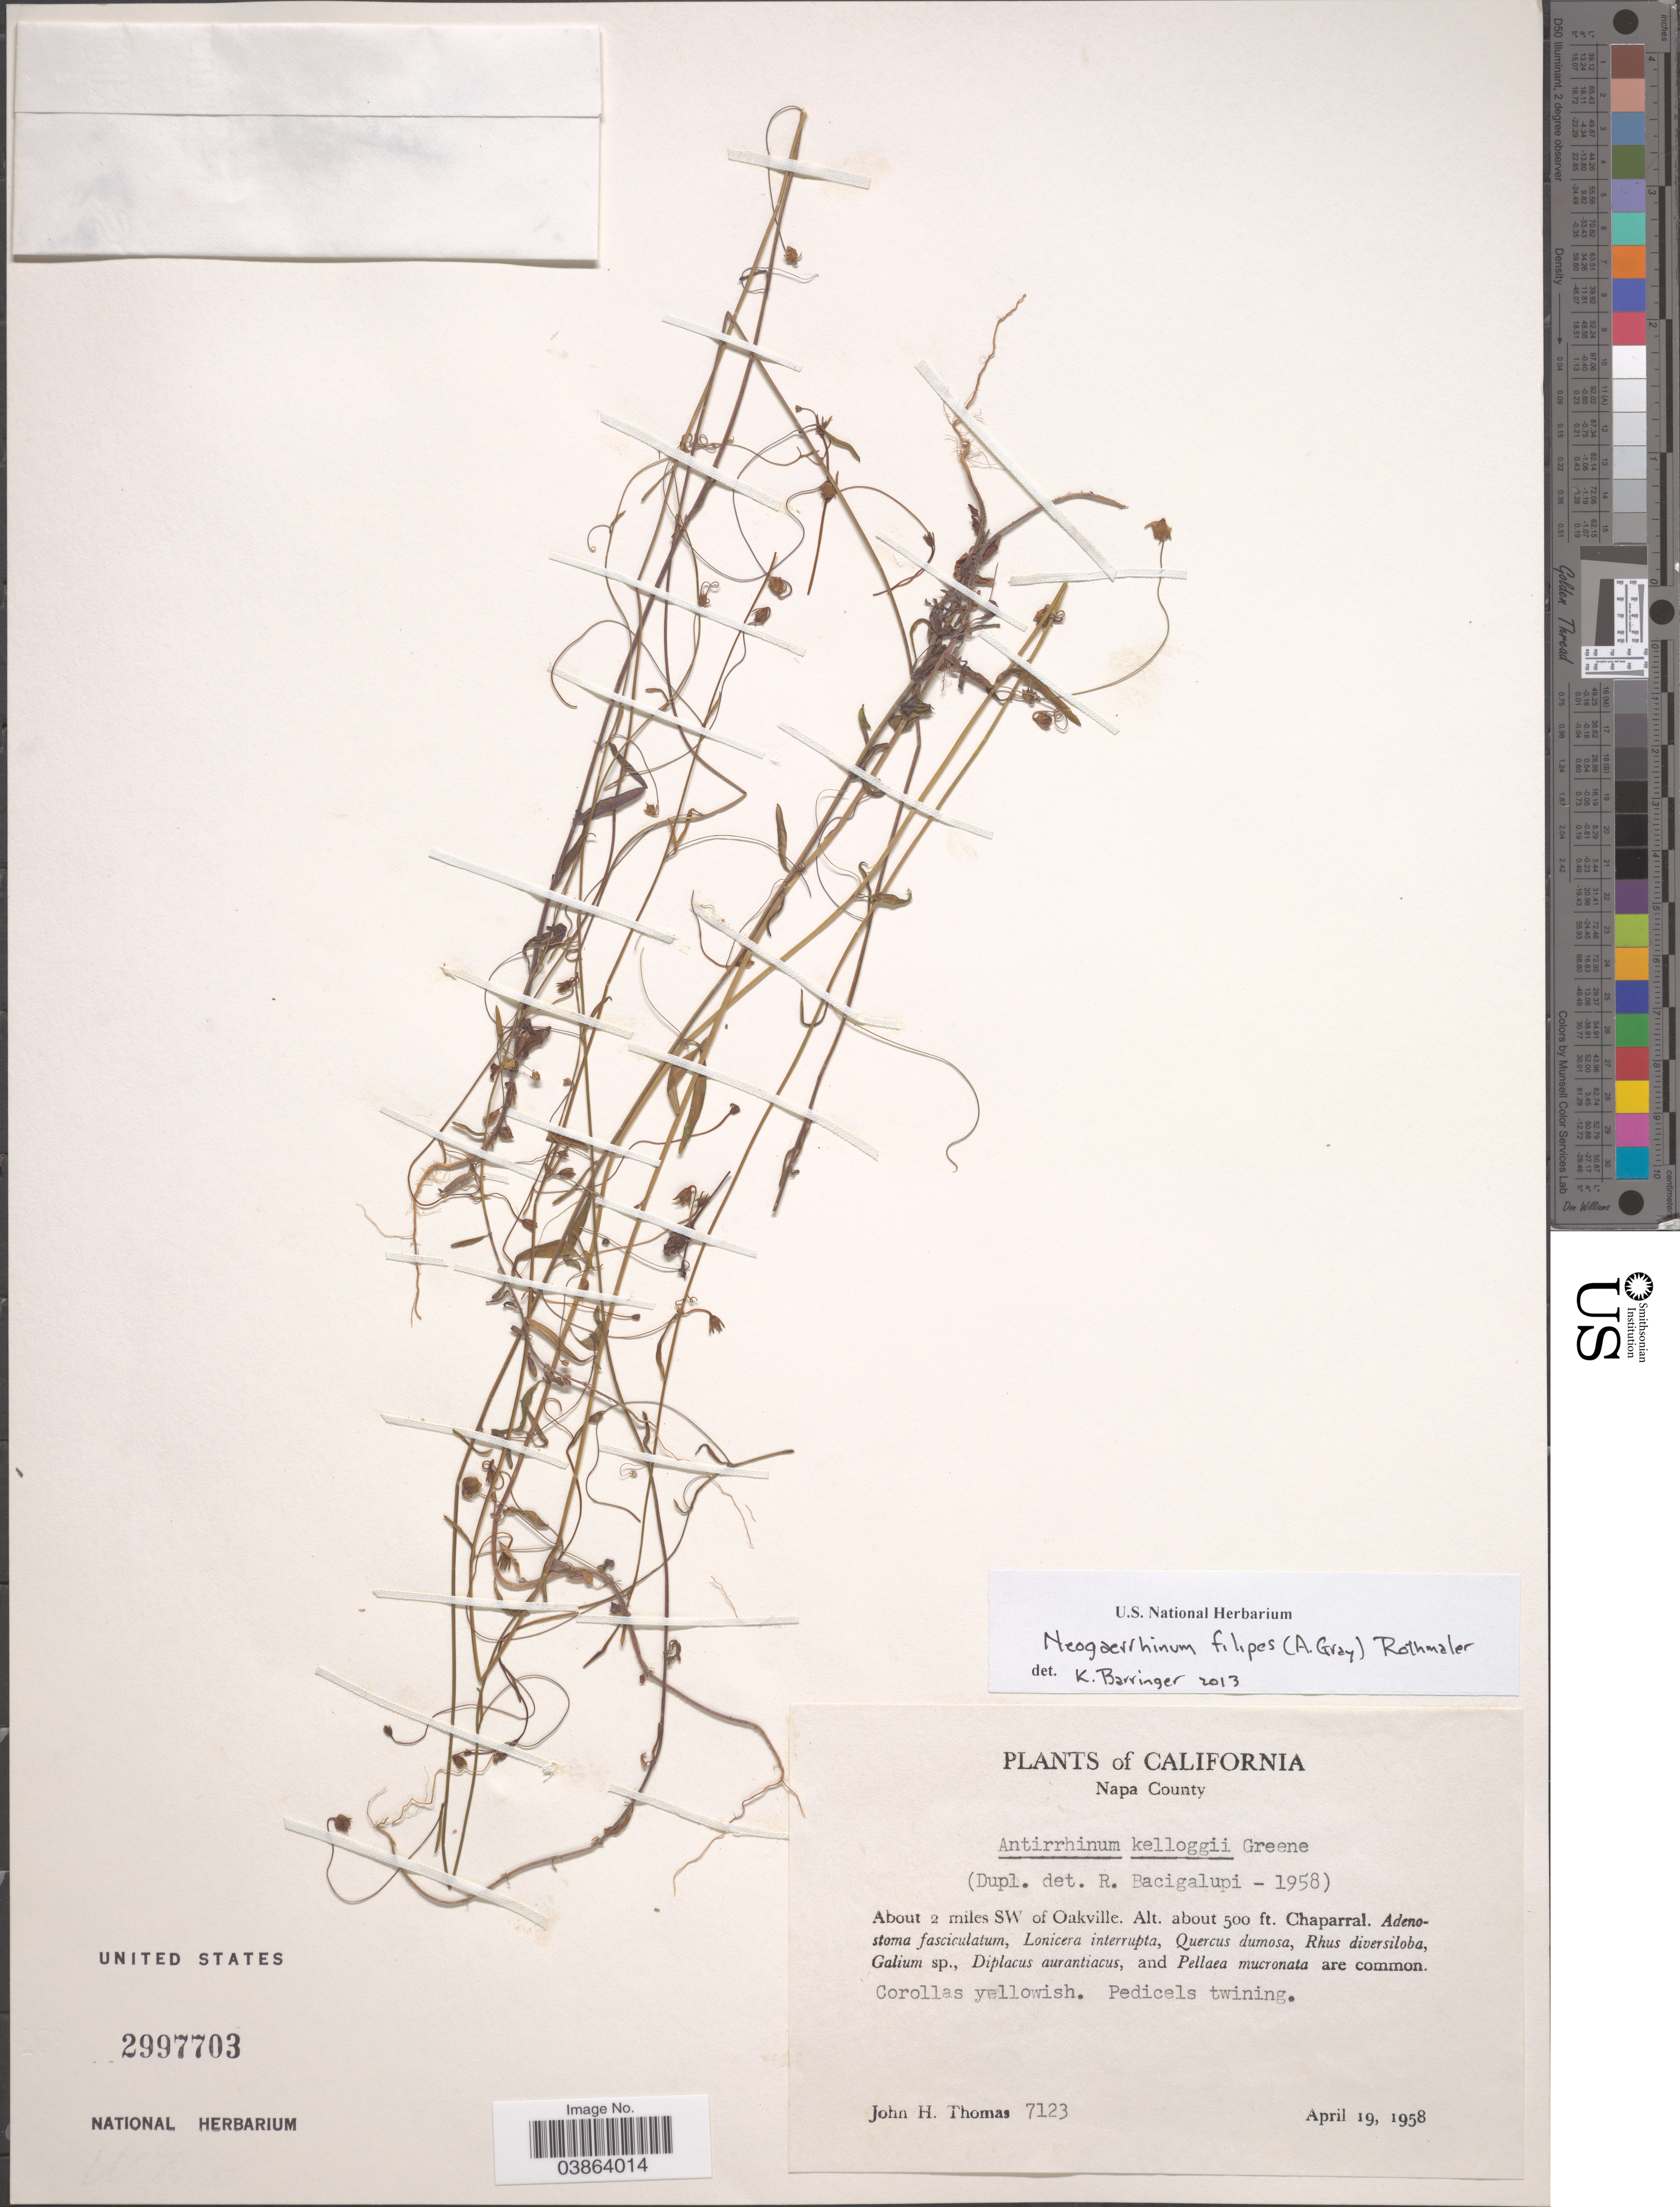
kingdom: Plantae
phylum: Tracheophyta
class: Magnoliopsida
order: Lamiales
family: Plantaginaceae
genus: Neogaerrhinum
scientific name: Neogaerrhinum filipes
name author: (A. Gray) Rothm.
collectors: J. H. Thomas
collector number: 7123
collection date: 1958-04-19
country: United States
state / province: California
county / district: Napa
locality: Napa County. About 2 miles SW of Oakville. Chaparral.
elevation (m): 152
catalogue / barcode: US 2997703